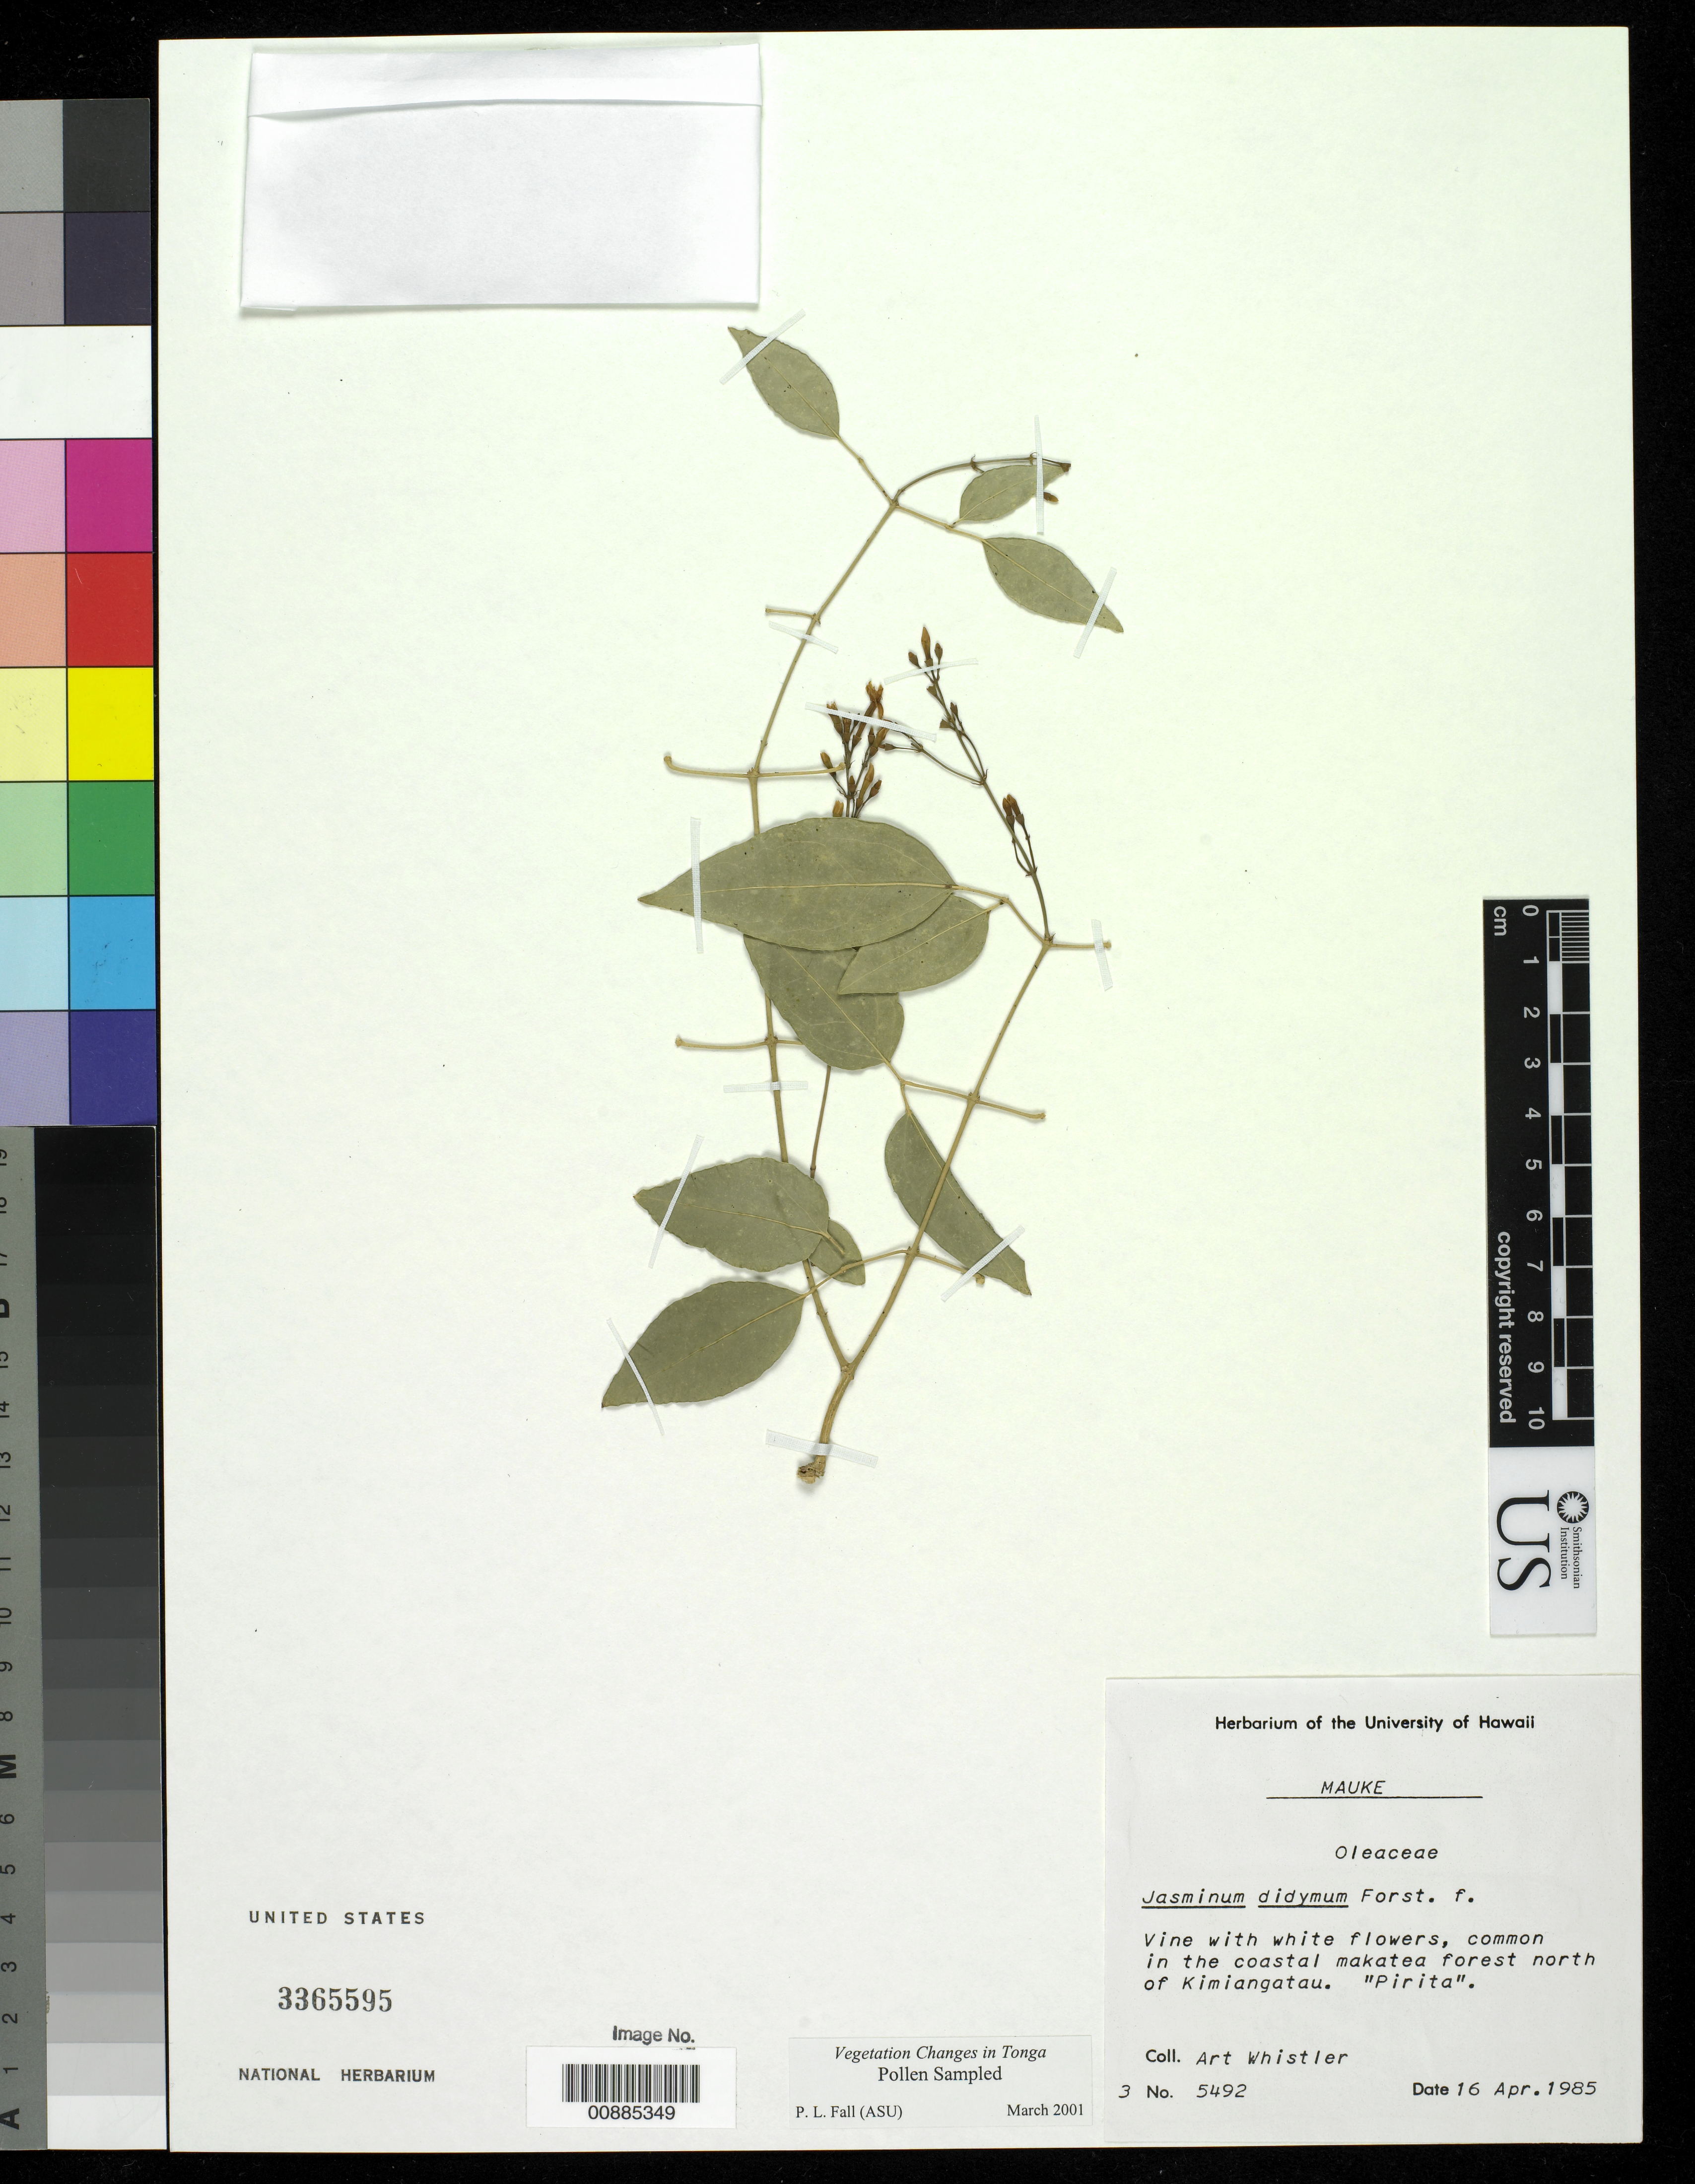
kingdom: Plantae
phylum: Tracheophyta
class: Magnoliopsida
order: Lamiales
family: Oleaceae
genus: Jasminum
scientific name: Jasminum didymum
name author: G. Forst.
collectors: A. Whistler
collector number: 5492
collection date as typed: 16 Apr 1985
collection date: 1985-04-16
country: Cook Islands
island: Mauke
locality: coastal makatea foreest north of Kimiangatau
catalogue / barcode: US 3365595